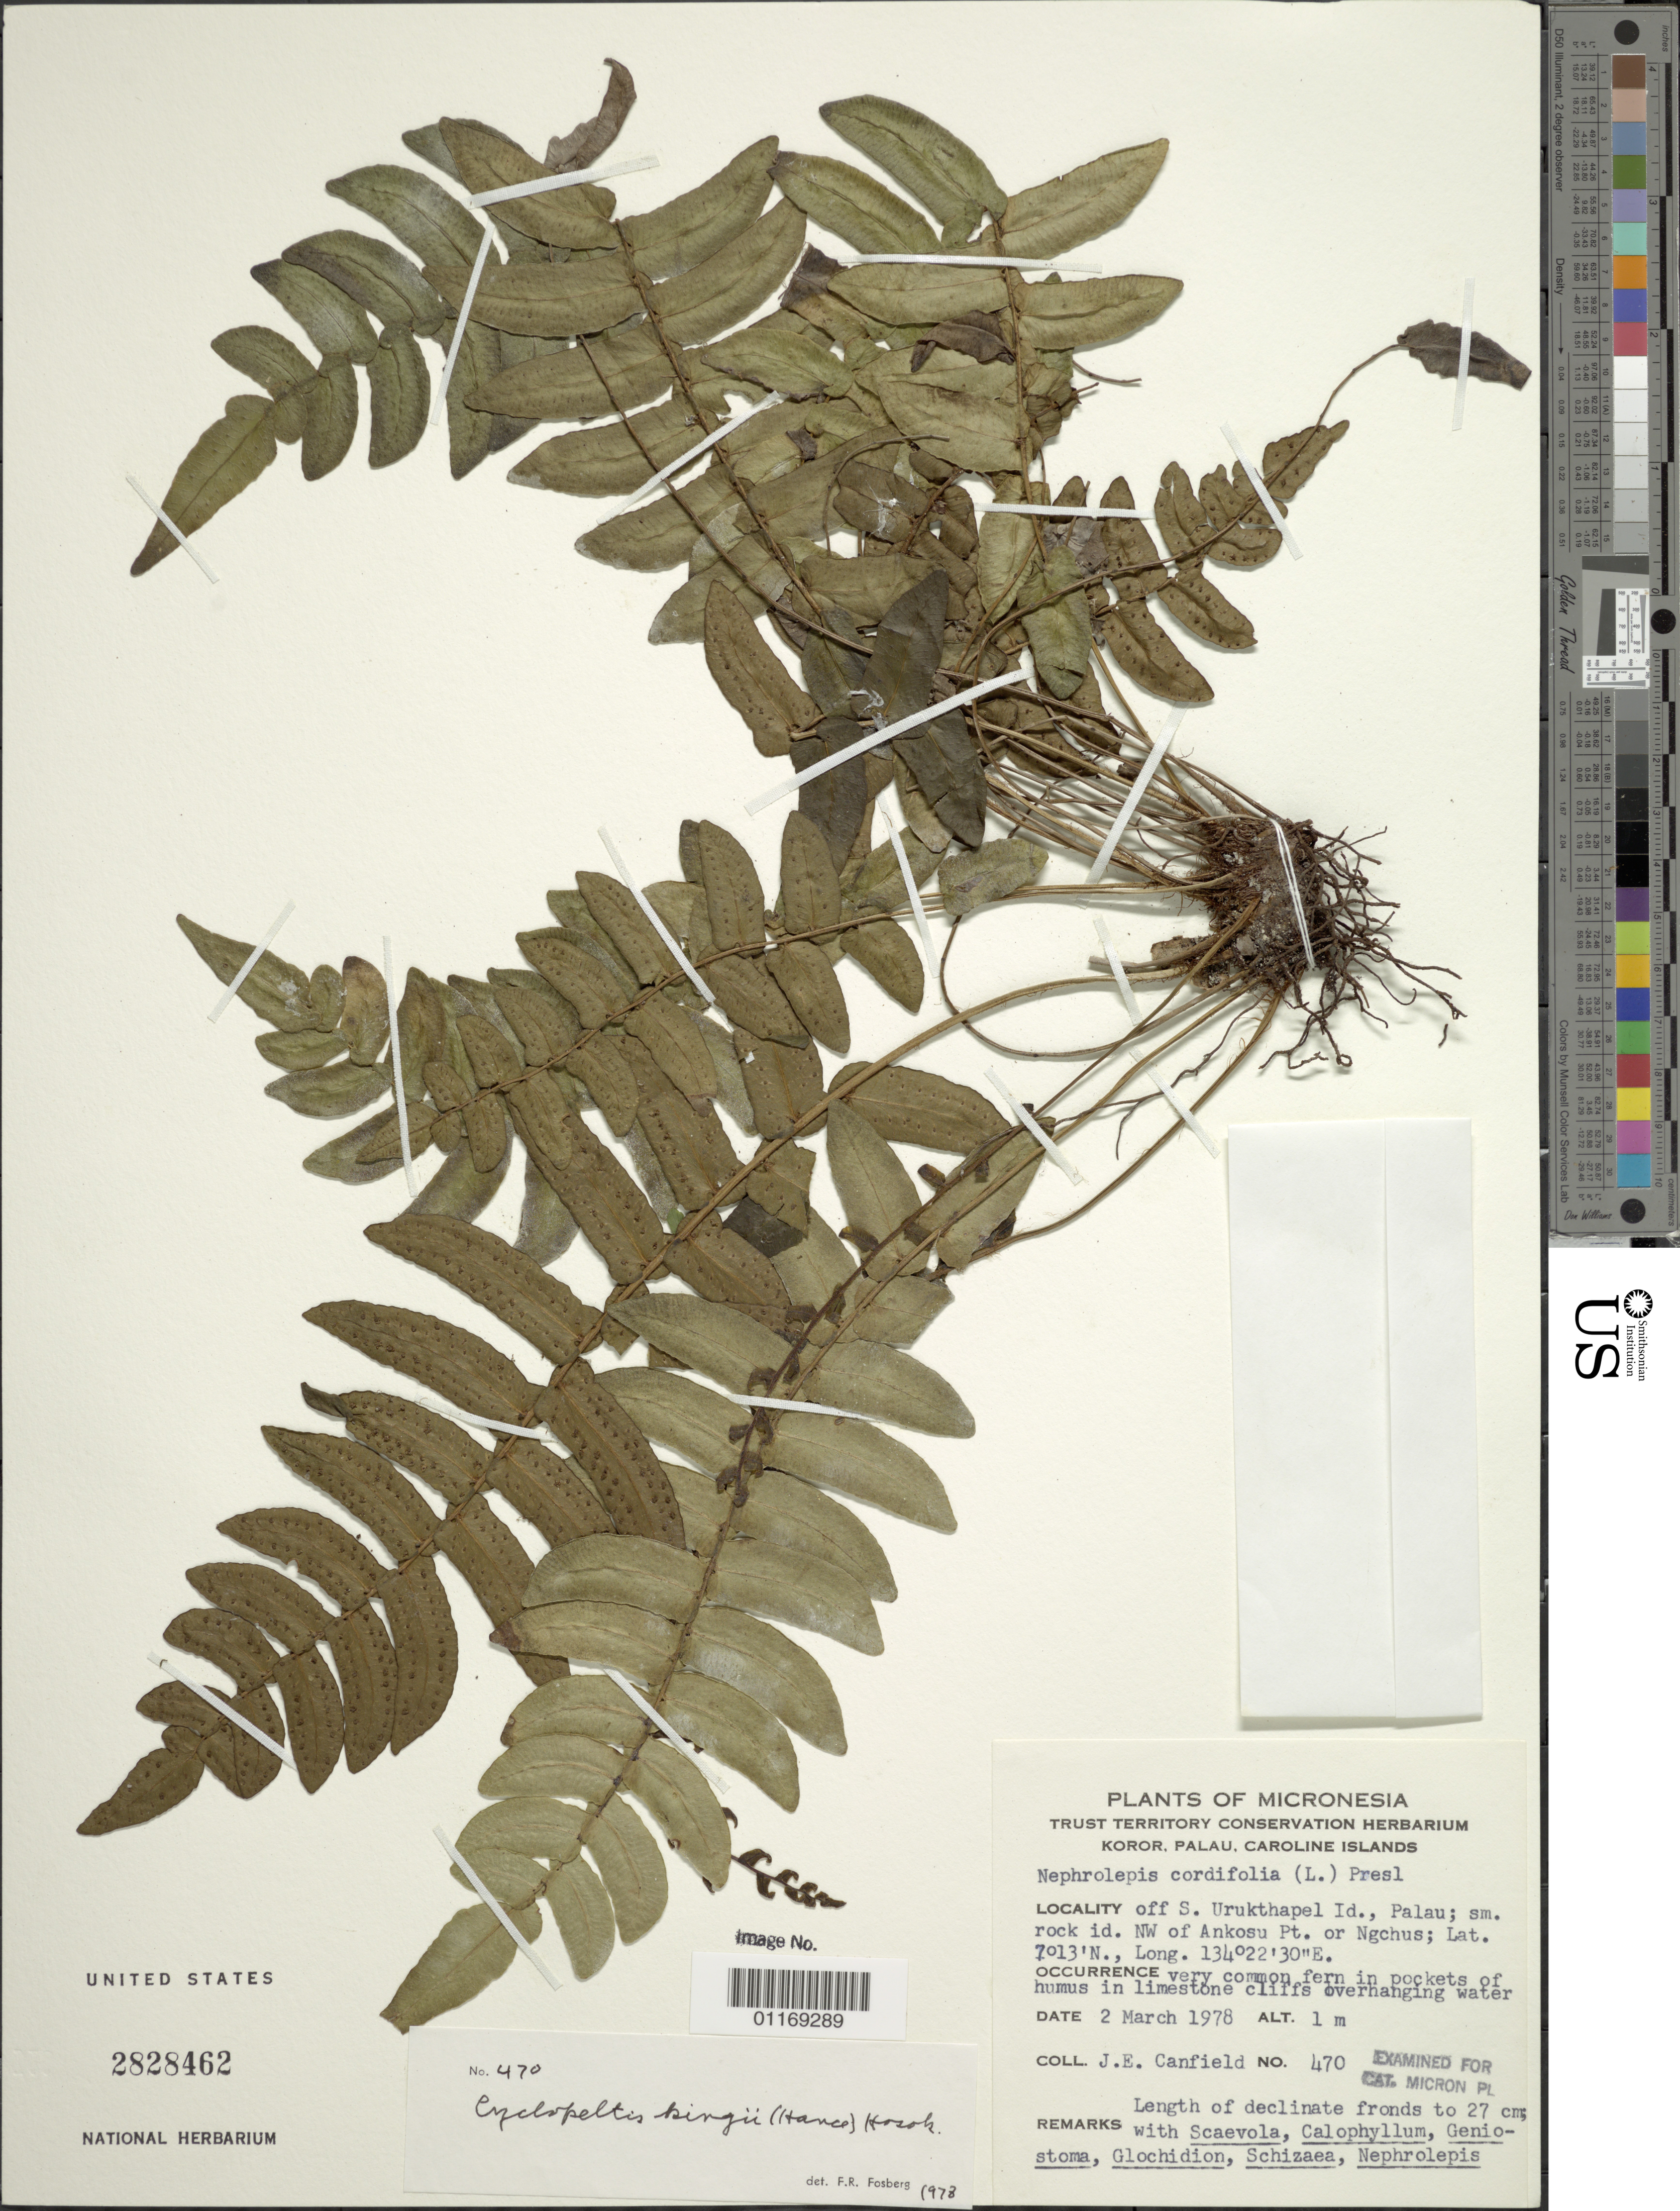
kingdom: Plantae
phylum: Tracheophyta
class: Polypodiopsida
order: Polypodiales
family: Lomariopsidaceae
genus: Cyclopeltis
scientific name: Cyclopeltis kingii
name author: (Hance) Hosok.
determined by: Fosberg, F. R.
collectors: J. E. Canfield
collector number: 470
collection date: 1978-03-02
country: Palau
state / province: Koror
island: Ngeruktabel [Urukthapel]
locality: Off S. Urukthapel Id., Palau; sm. rock id. NW of Ankosu Pt. or Ngchus.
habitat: Limestone cliffs overhanging water.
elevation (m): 1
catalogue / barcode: US 2828462